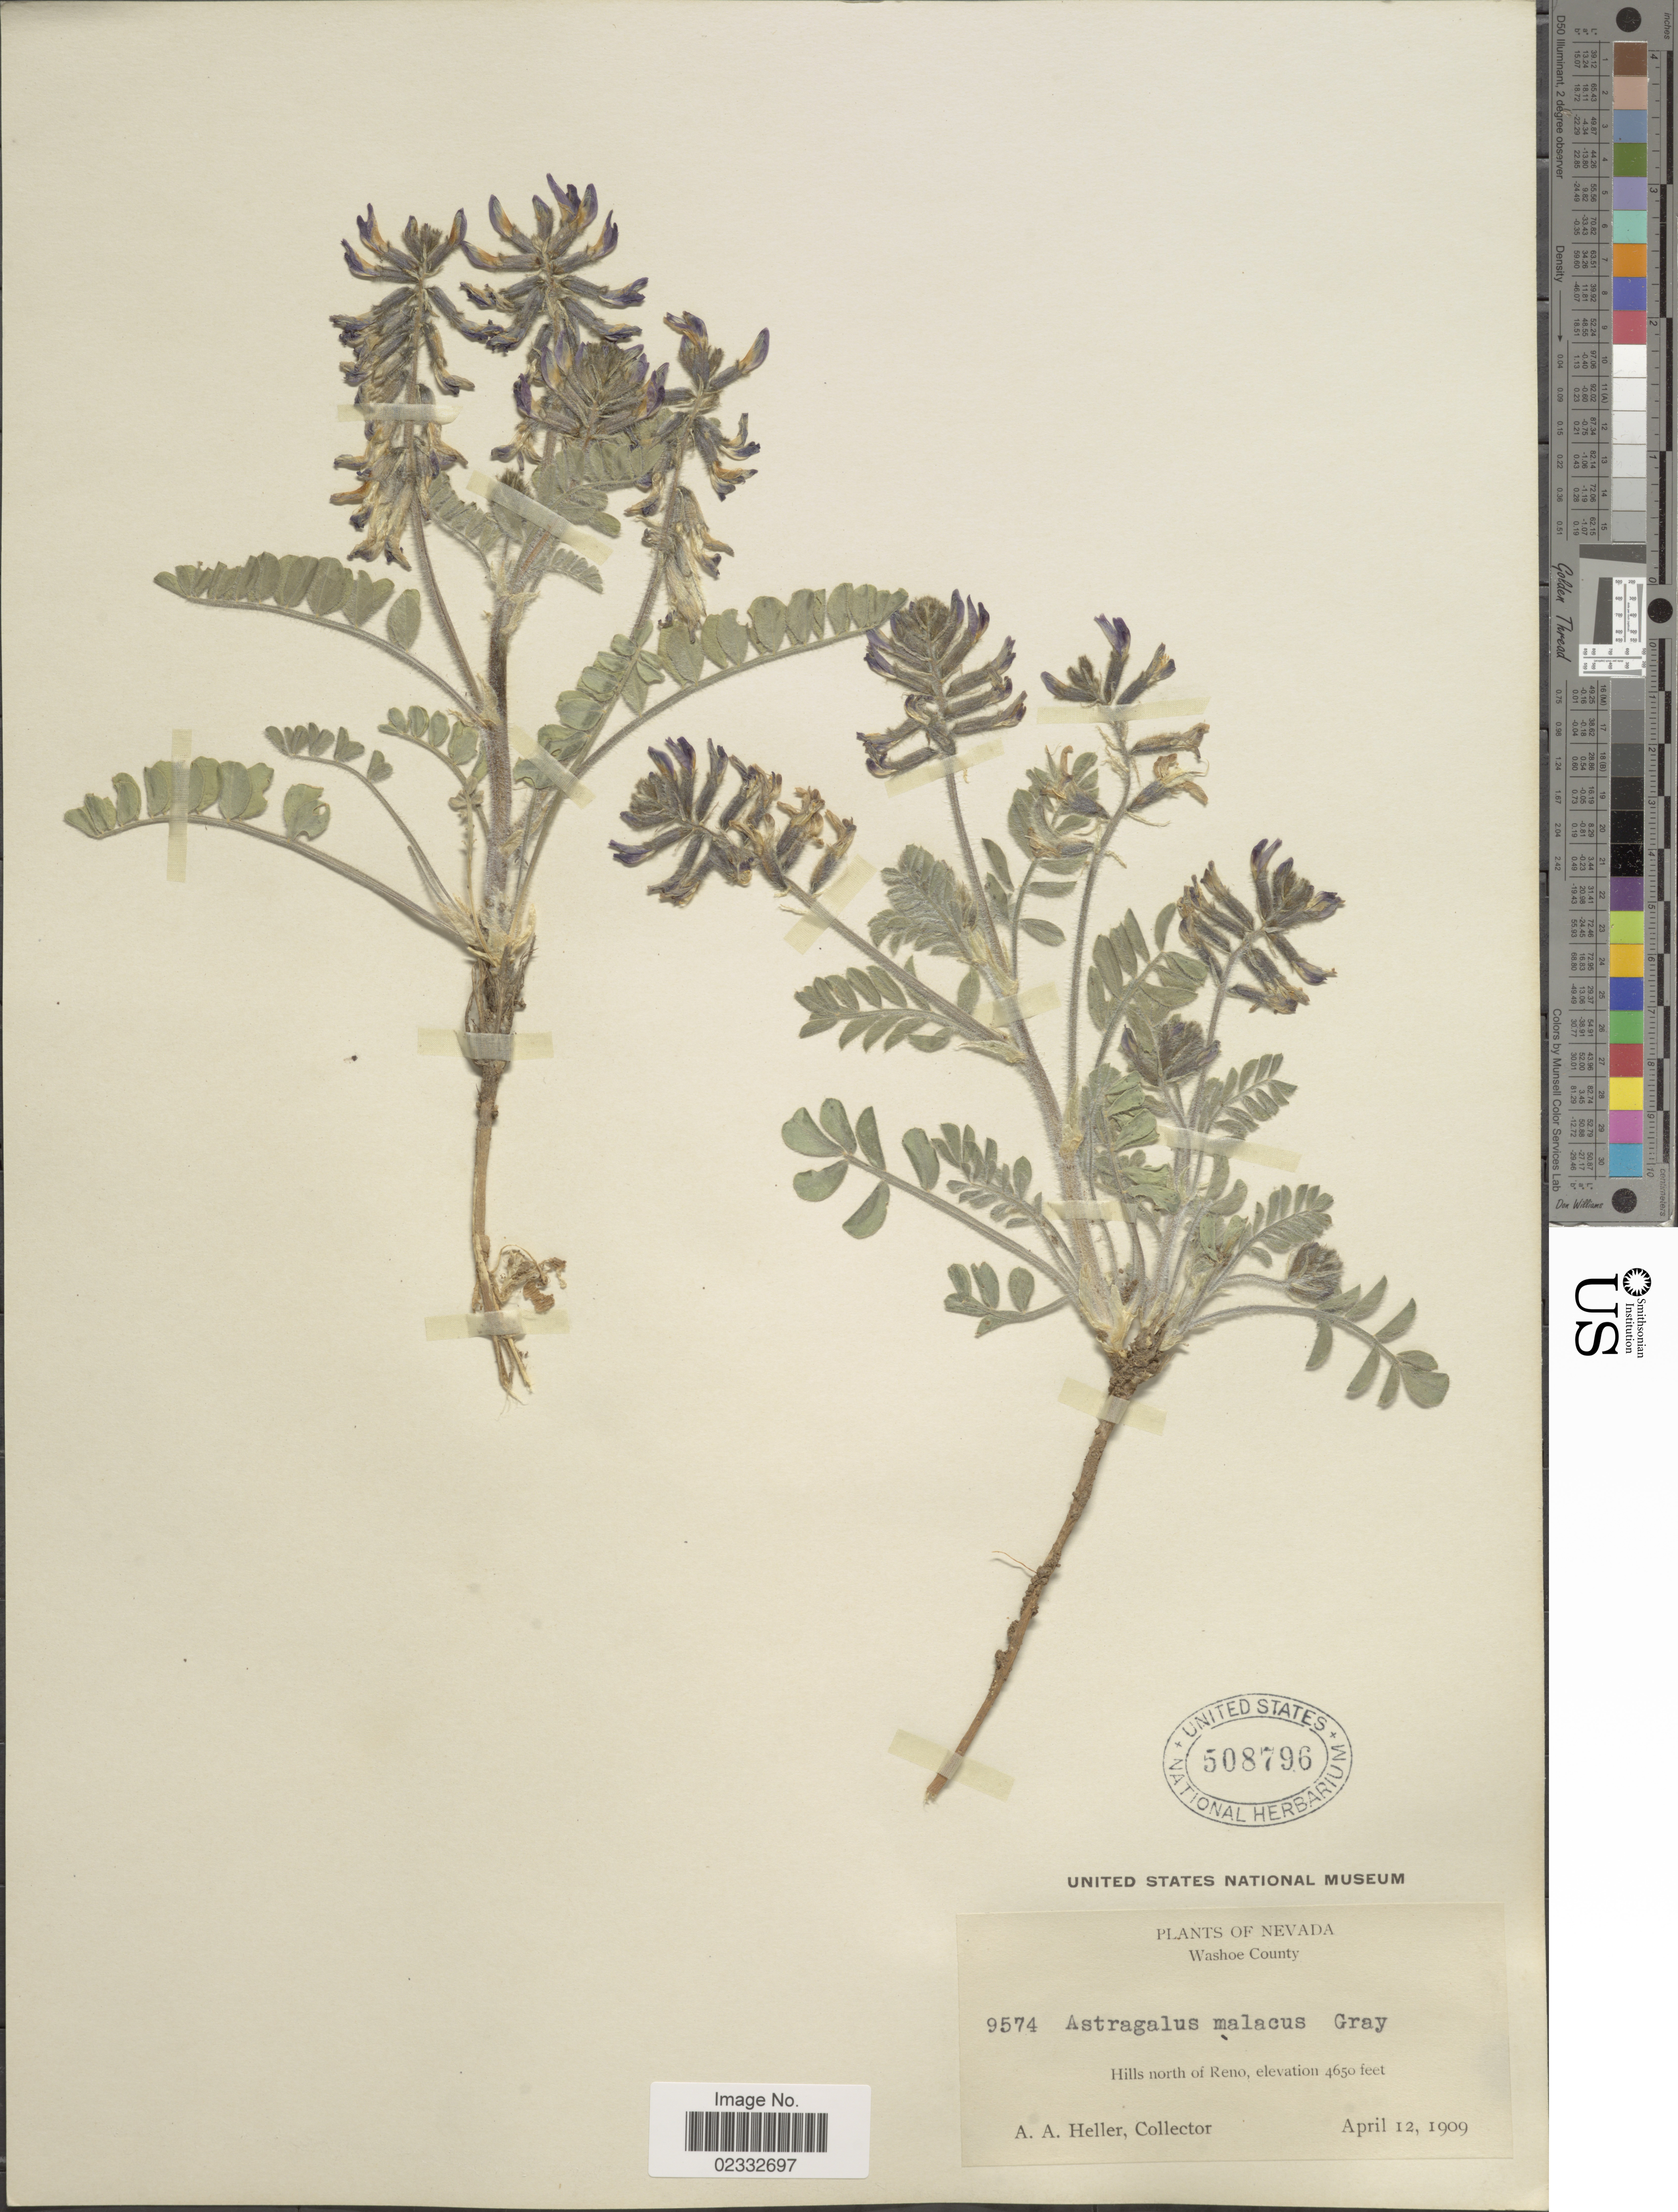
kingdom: Plantae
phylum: Tracheophyta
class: Magnoliopsida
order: Fabales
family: Fabaceae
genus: Astragalus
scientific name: Astragalus malacus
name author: A. Gray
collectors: A. A. Heller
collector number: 9574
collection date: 1909-04-12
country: United States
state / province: Nevada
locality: Washoe County, hills north of Reno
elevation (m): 1417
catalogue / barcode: US 508796